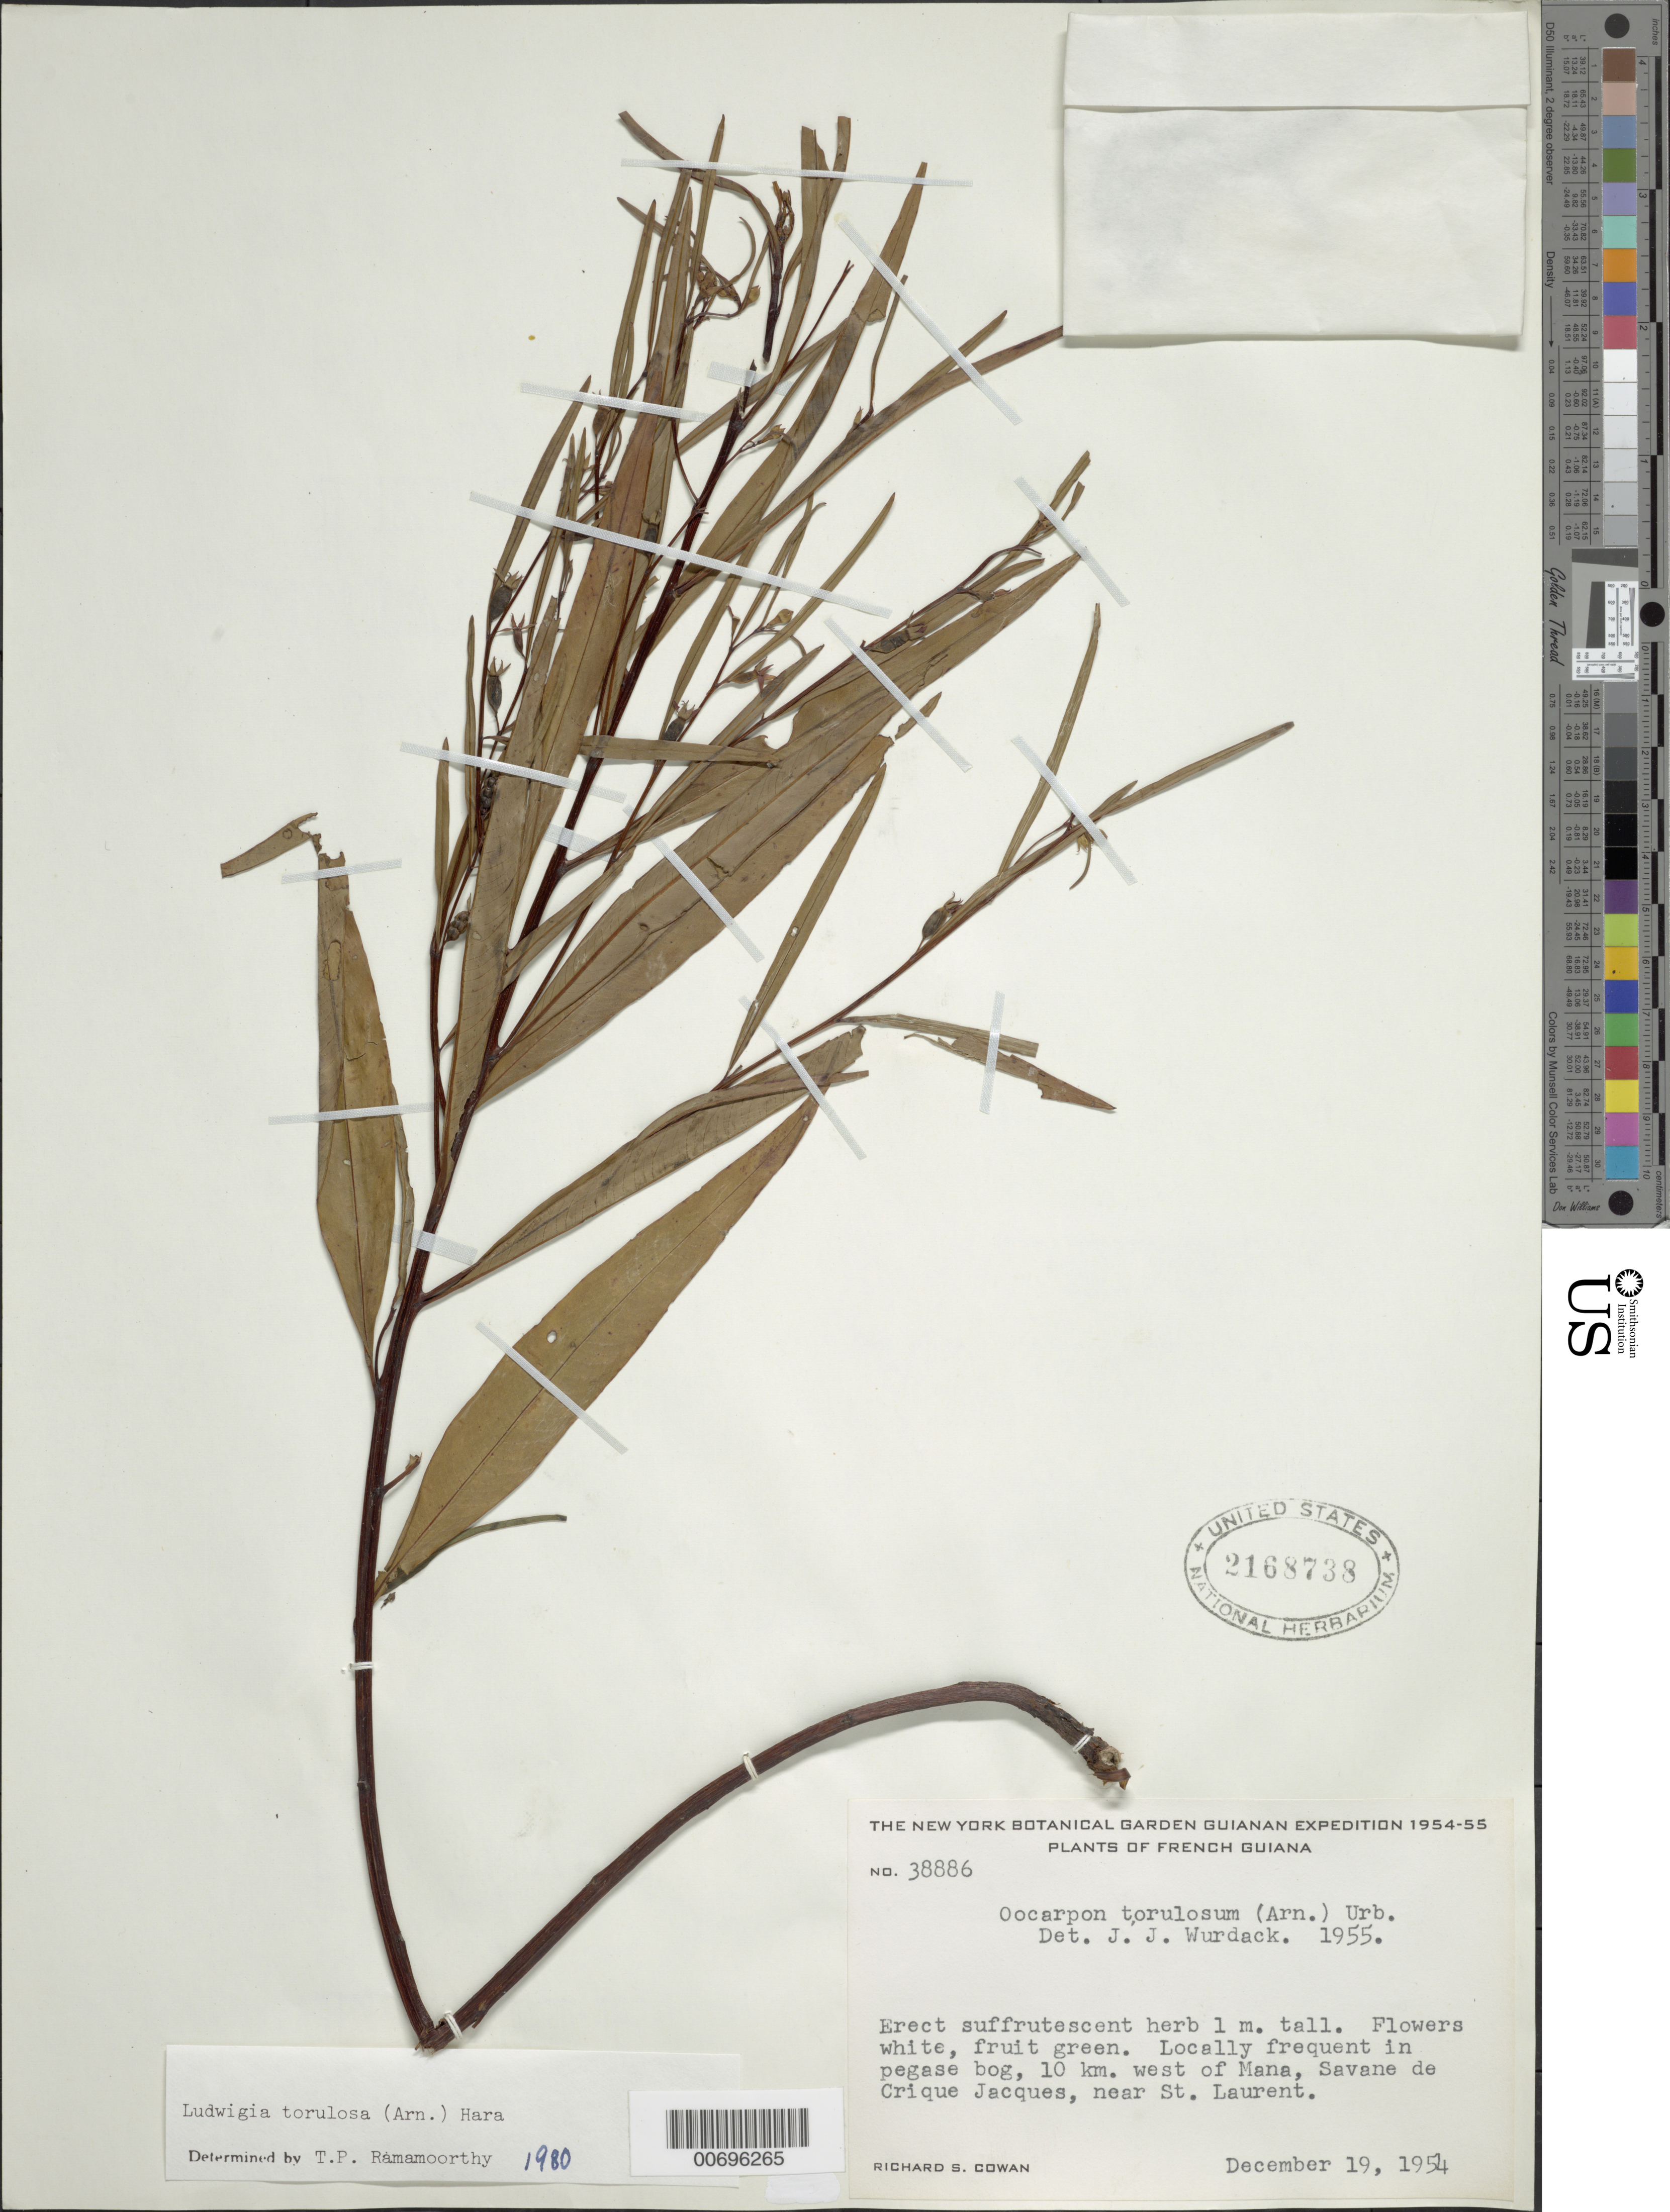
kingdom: Plantae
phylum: Tracheophyta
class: Magnoliopsida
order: Myrtales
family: Onagraceae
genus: Ludwigia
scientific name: Ludwigia torulosa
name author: (Arn.) H. Hara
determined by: Ramamoorthy, T. P.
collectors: R. S. Cowan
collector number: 38886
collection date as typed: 19-Dec-54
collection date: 1954-12-19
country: French Guiana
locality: Crique Jacques, near St. Laurent, 10 km W of Mana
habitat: In pegase bog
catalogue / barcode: US 2168738